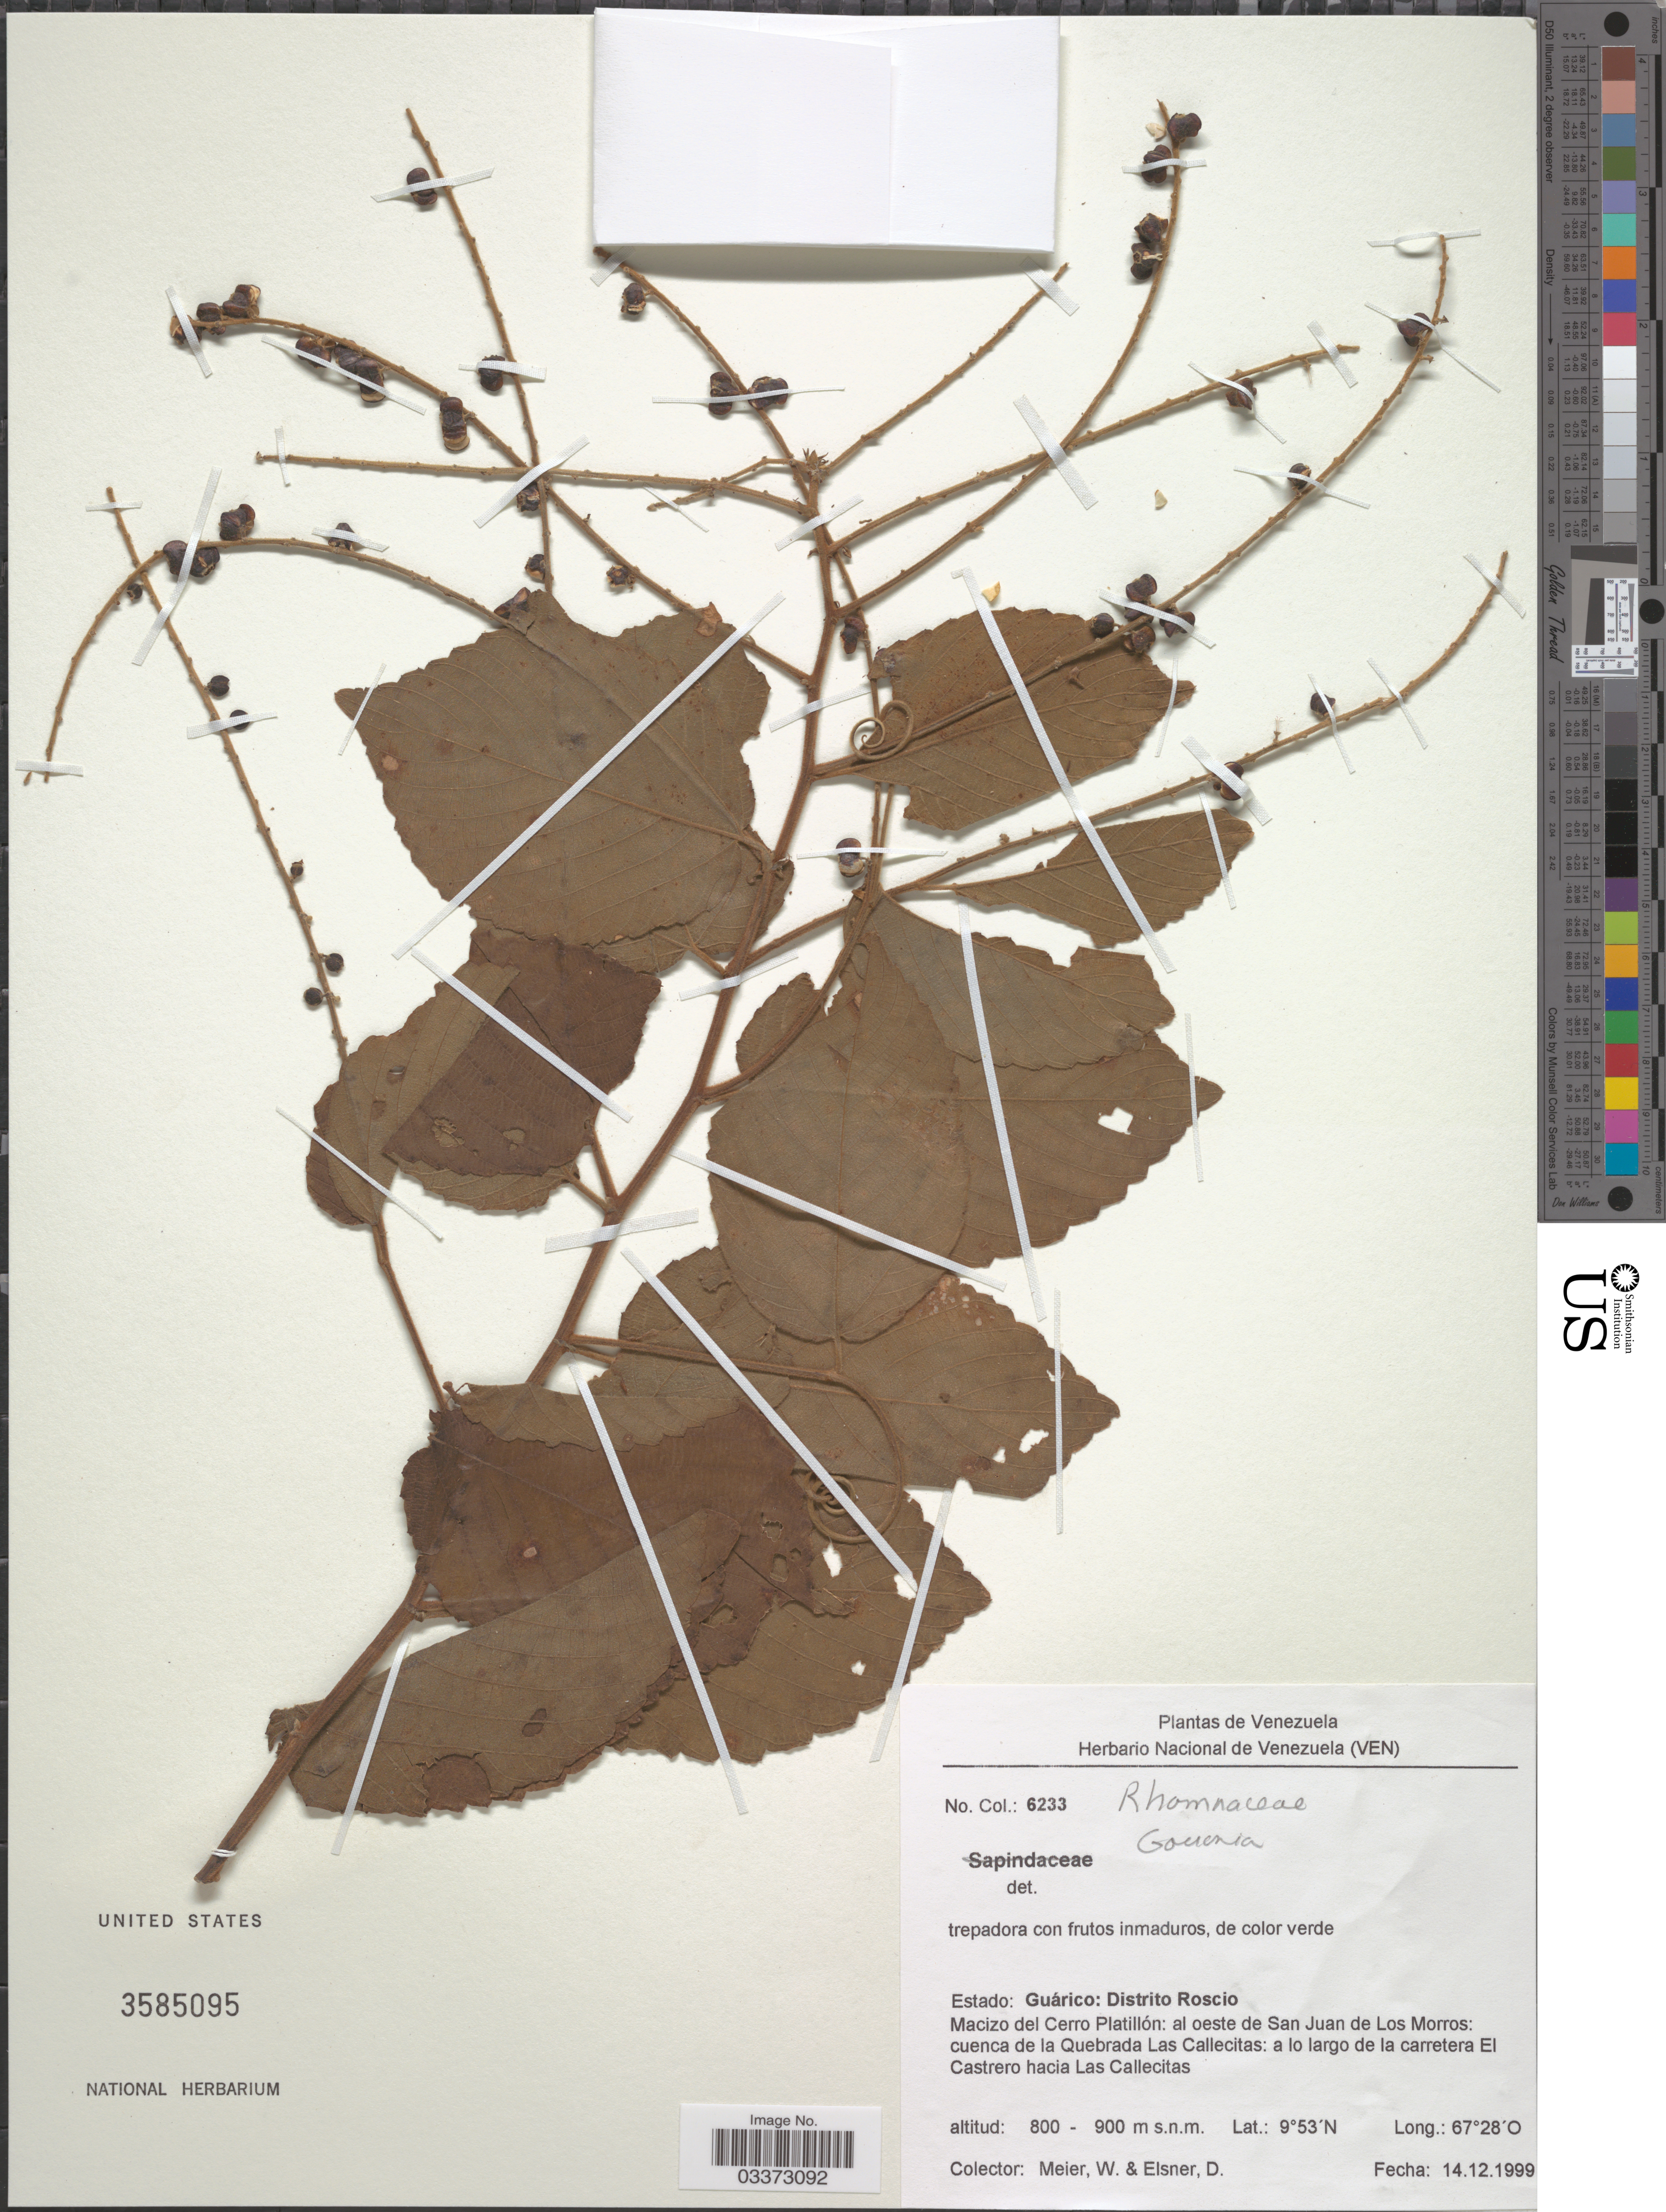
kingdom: Plantae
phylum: Tracheophyta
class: Magnoliopsida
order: Rosales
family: Rhamnaceae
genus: Gouania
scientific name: Gouania polygama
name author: (Jacq.) Urb.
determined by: Figueira, Mauricio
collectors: W. Meier & D. Elsner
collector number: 6233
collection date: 1999-12-14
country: Venezuela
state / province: Guárico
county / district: Juan Germán Roscio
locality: Distrito Roscio. Macizo del Cerro Platillón: al oeste de San Juan de Los Morros: cuenca de la Quebrada Las Callecitas: a lo largo de la carretera El Castrero hacia Las Callecitas.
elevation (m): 800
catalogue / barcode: US 3585095